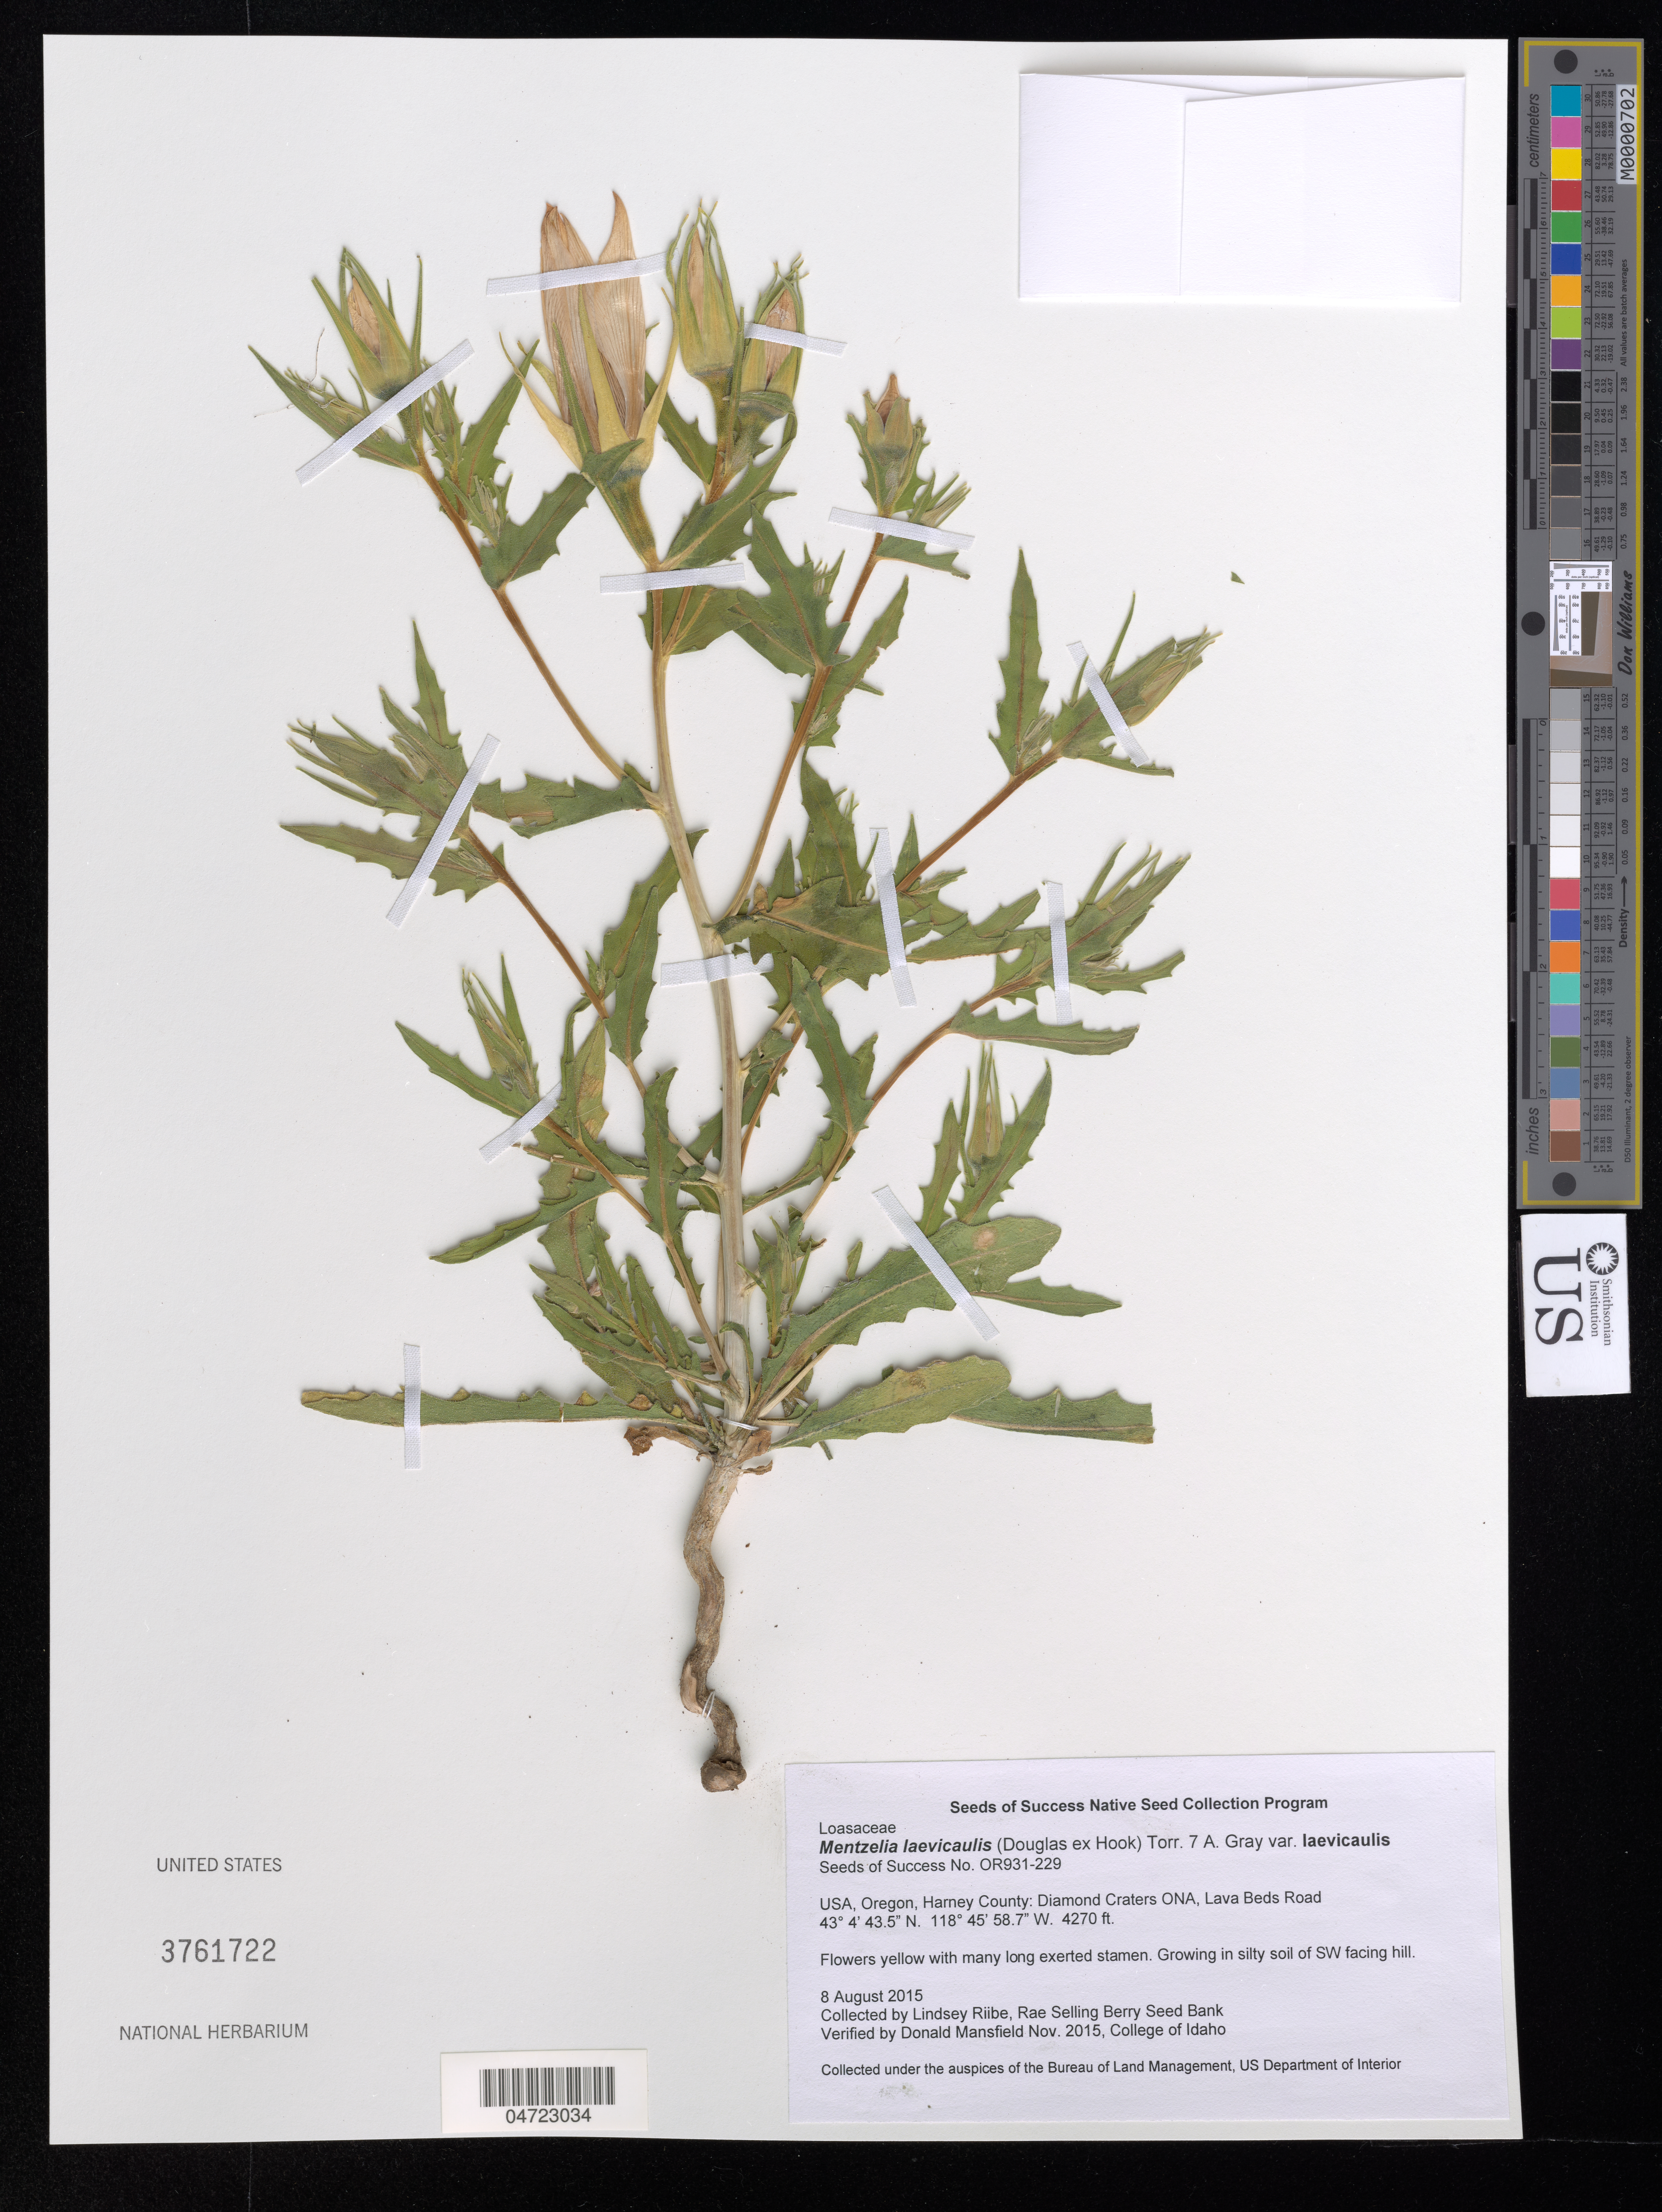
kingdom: Plantae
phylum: Tracheophyta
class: Magnoliopsida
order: Cornales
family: Loasaceae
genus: Mentzelia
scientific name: Mentzelia laevicaulis var. laevicaulis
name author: (Douglas ex Hook.) Torr. & A. Gray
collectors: L. Riibe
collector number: OR931-229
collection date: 2015-08-08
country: United States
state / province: Oregon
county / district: Harney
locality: Harney County: Diamond Craters ONA, Lava Beds Road.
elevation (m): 1301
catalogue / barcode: US 3761722